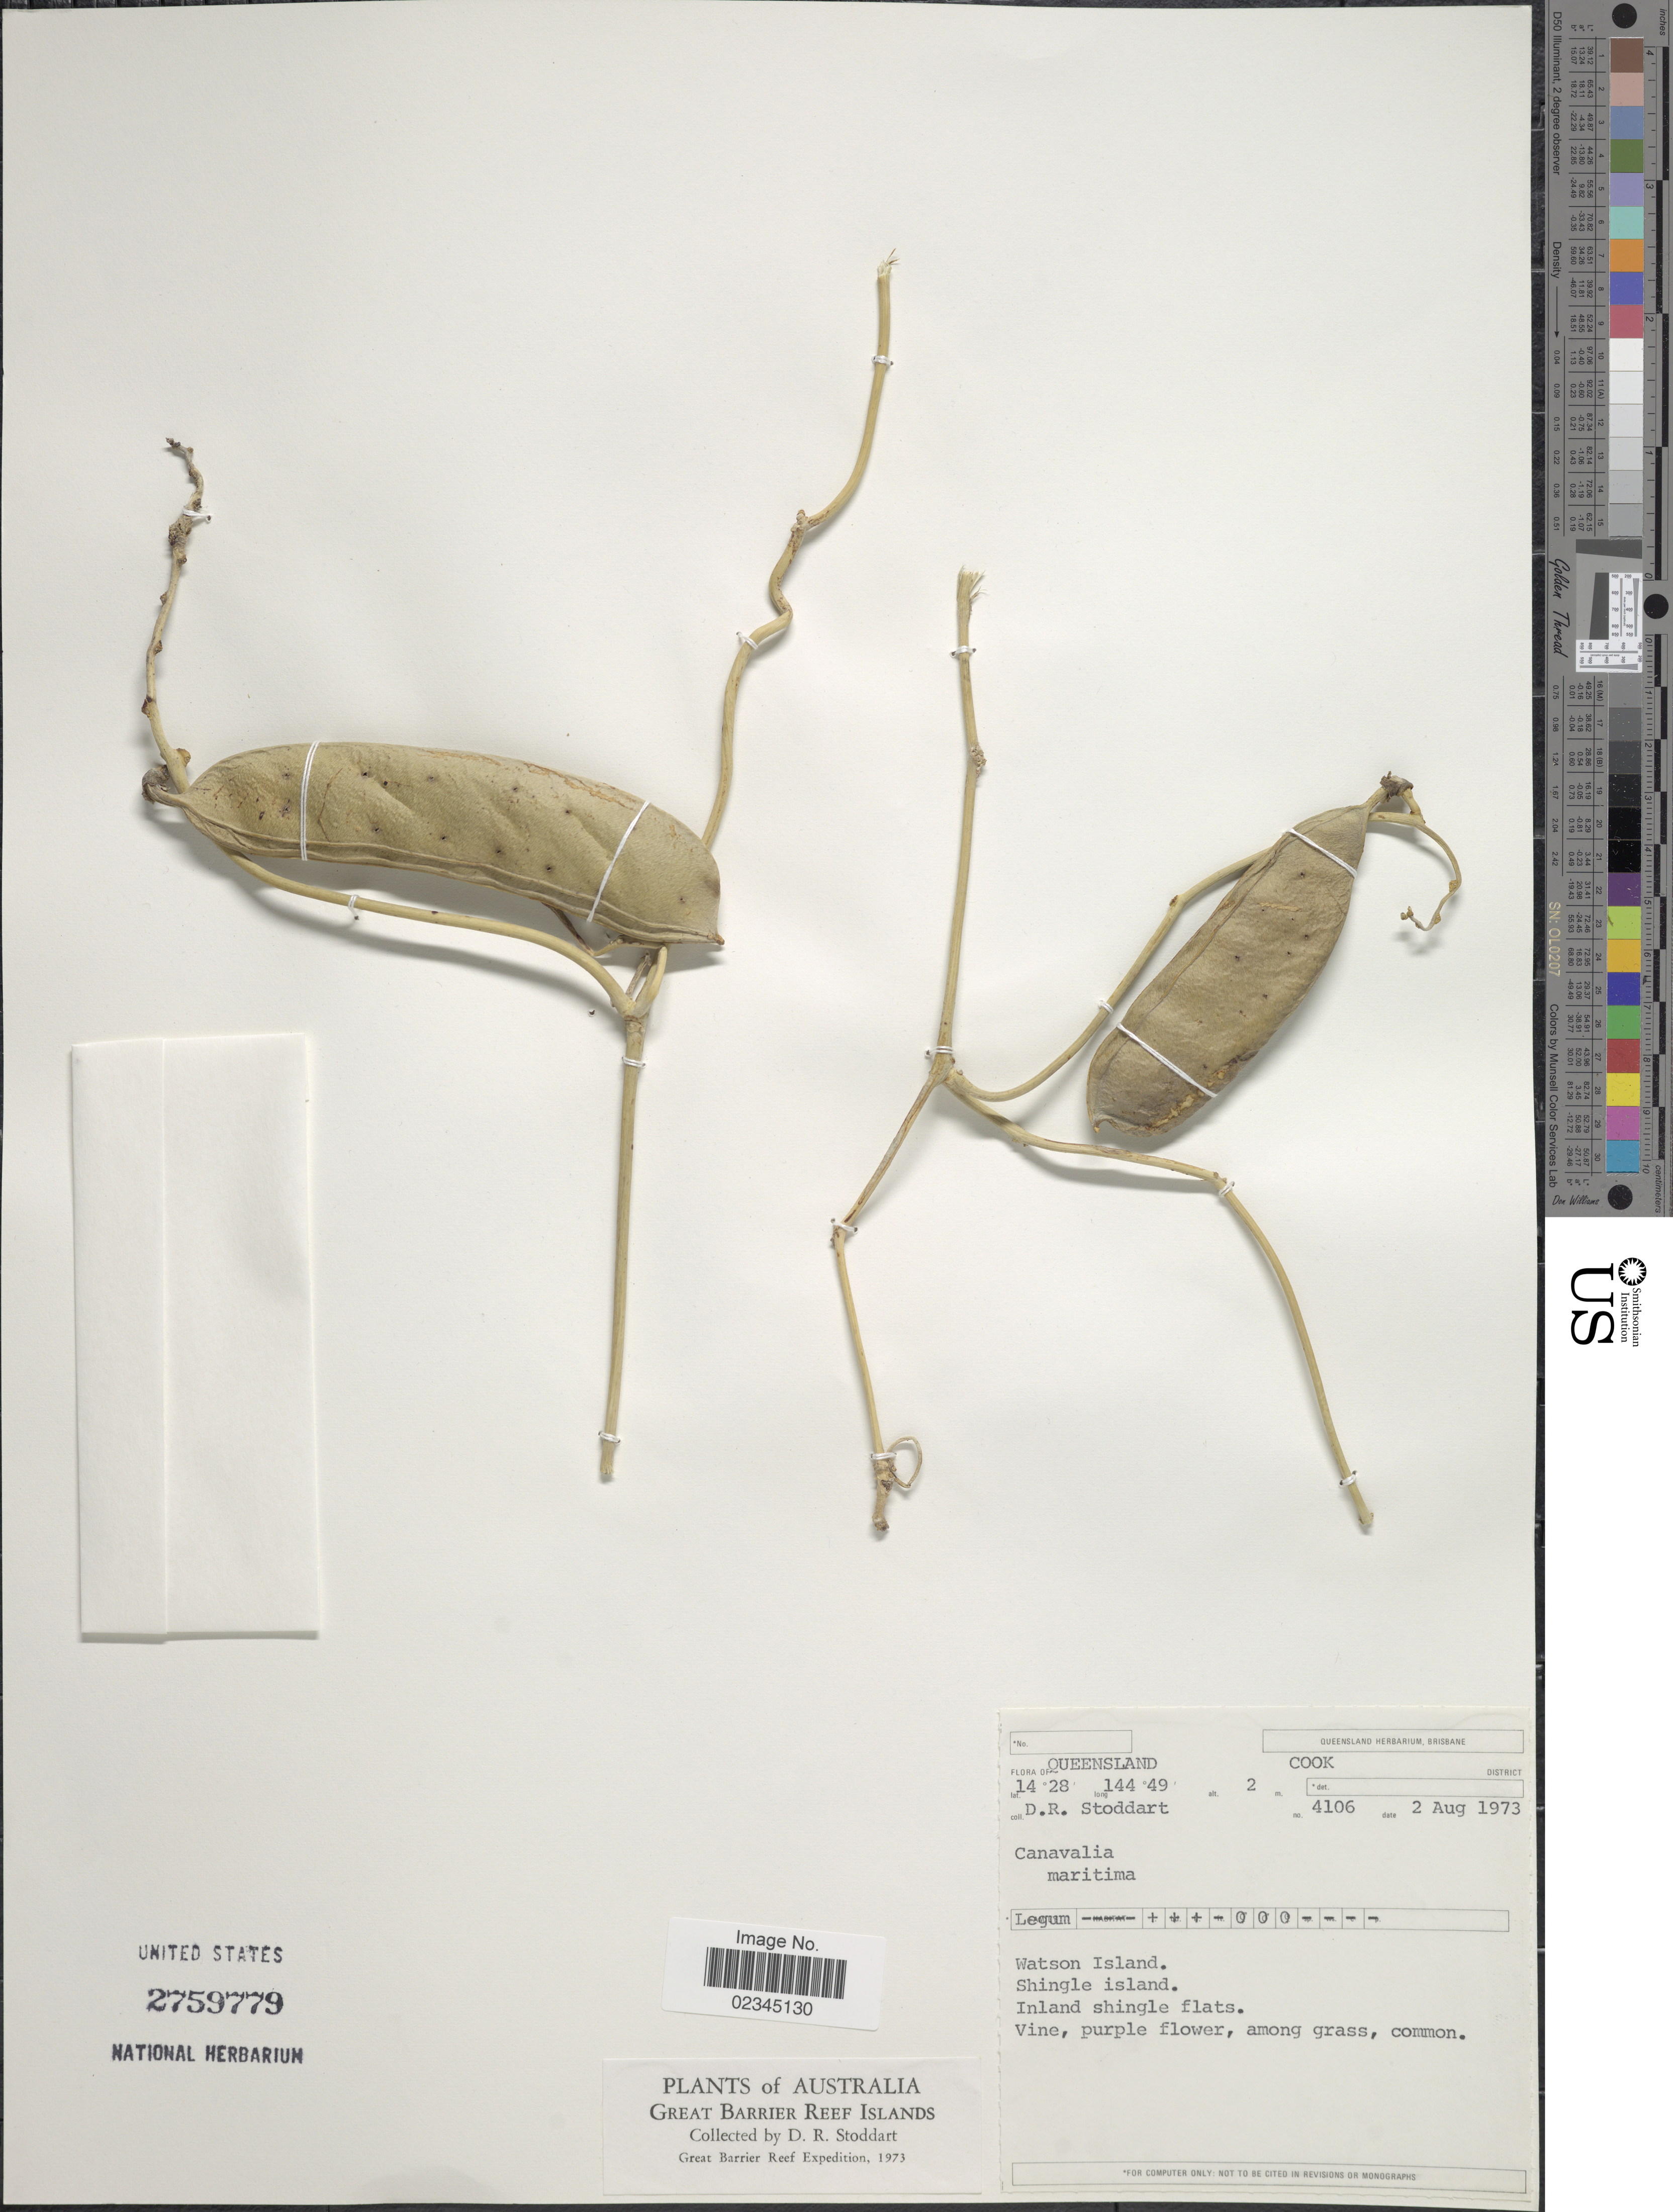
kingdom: Plantae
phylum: Tracheophyta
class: Magnoliopsida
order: Fabales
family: Fabaceae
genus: Canavalia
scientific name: Canavalia rosea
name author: (Sw.) DC.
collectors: D. R. Stoddart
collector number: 4106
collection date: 1973-08-02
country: Australia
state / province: Queensland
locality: Queensland. Watson Island, Shingle island. Cook District.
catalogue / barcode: US 2759779